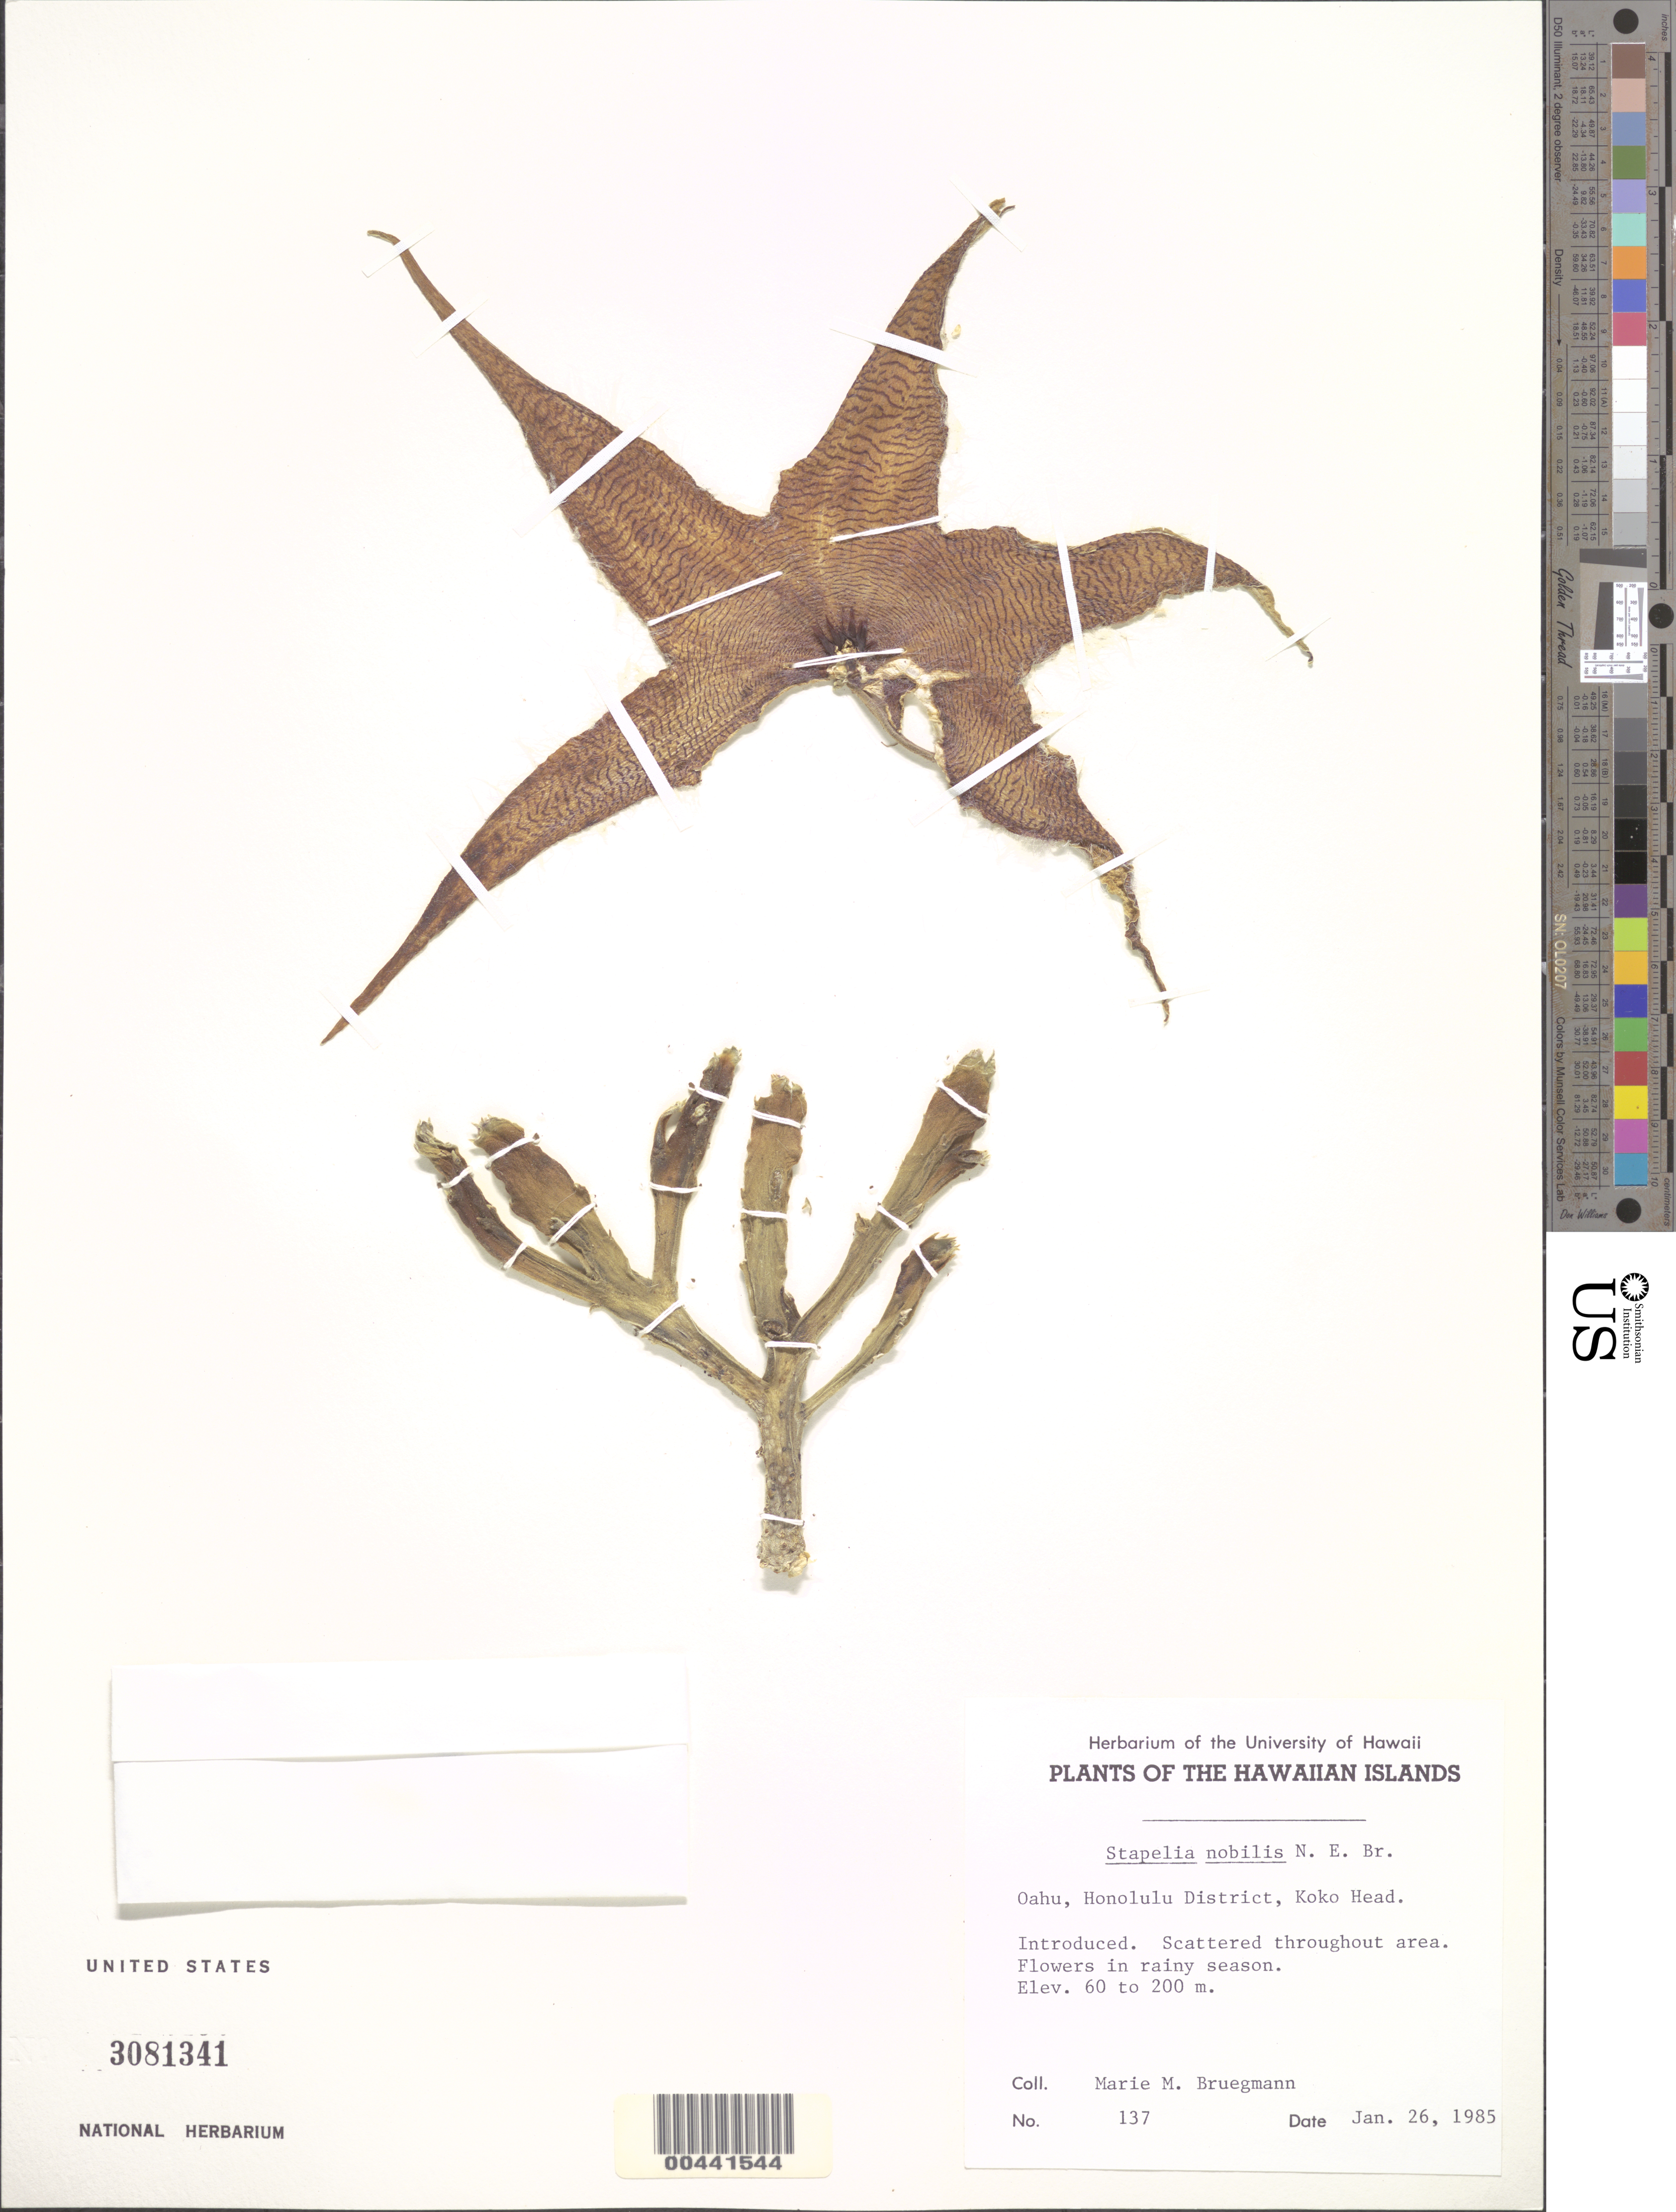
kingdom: Plantae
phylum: Tracheophyta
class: Magnoliopsida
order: Gentianales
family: Apocynaceae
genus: Stapelia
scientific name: Stapelia nobilis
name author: N.E. Br.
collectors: M. Bruegmann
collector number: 137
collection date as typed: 26 Jan 1985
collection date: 1985-01-26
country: United States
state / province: Hawaii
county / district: Honolulu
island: Oahu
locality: Honolulu District, Koko Head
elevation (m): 60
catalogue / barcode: US 3081341